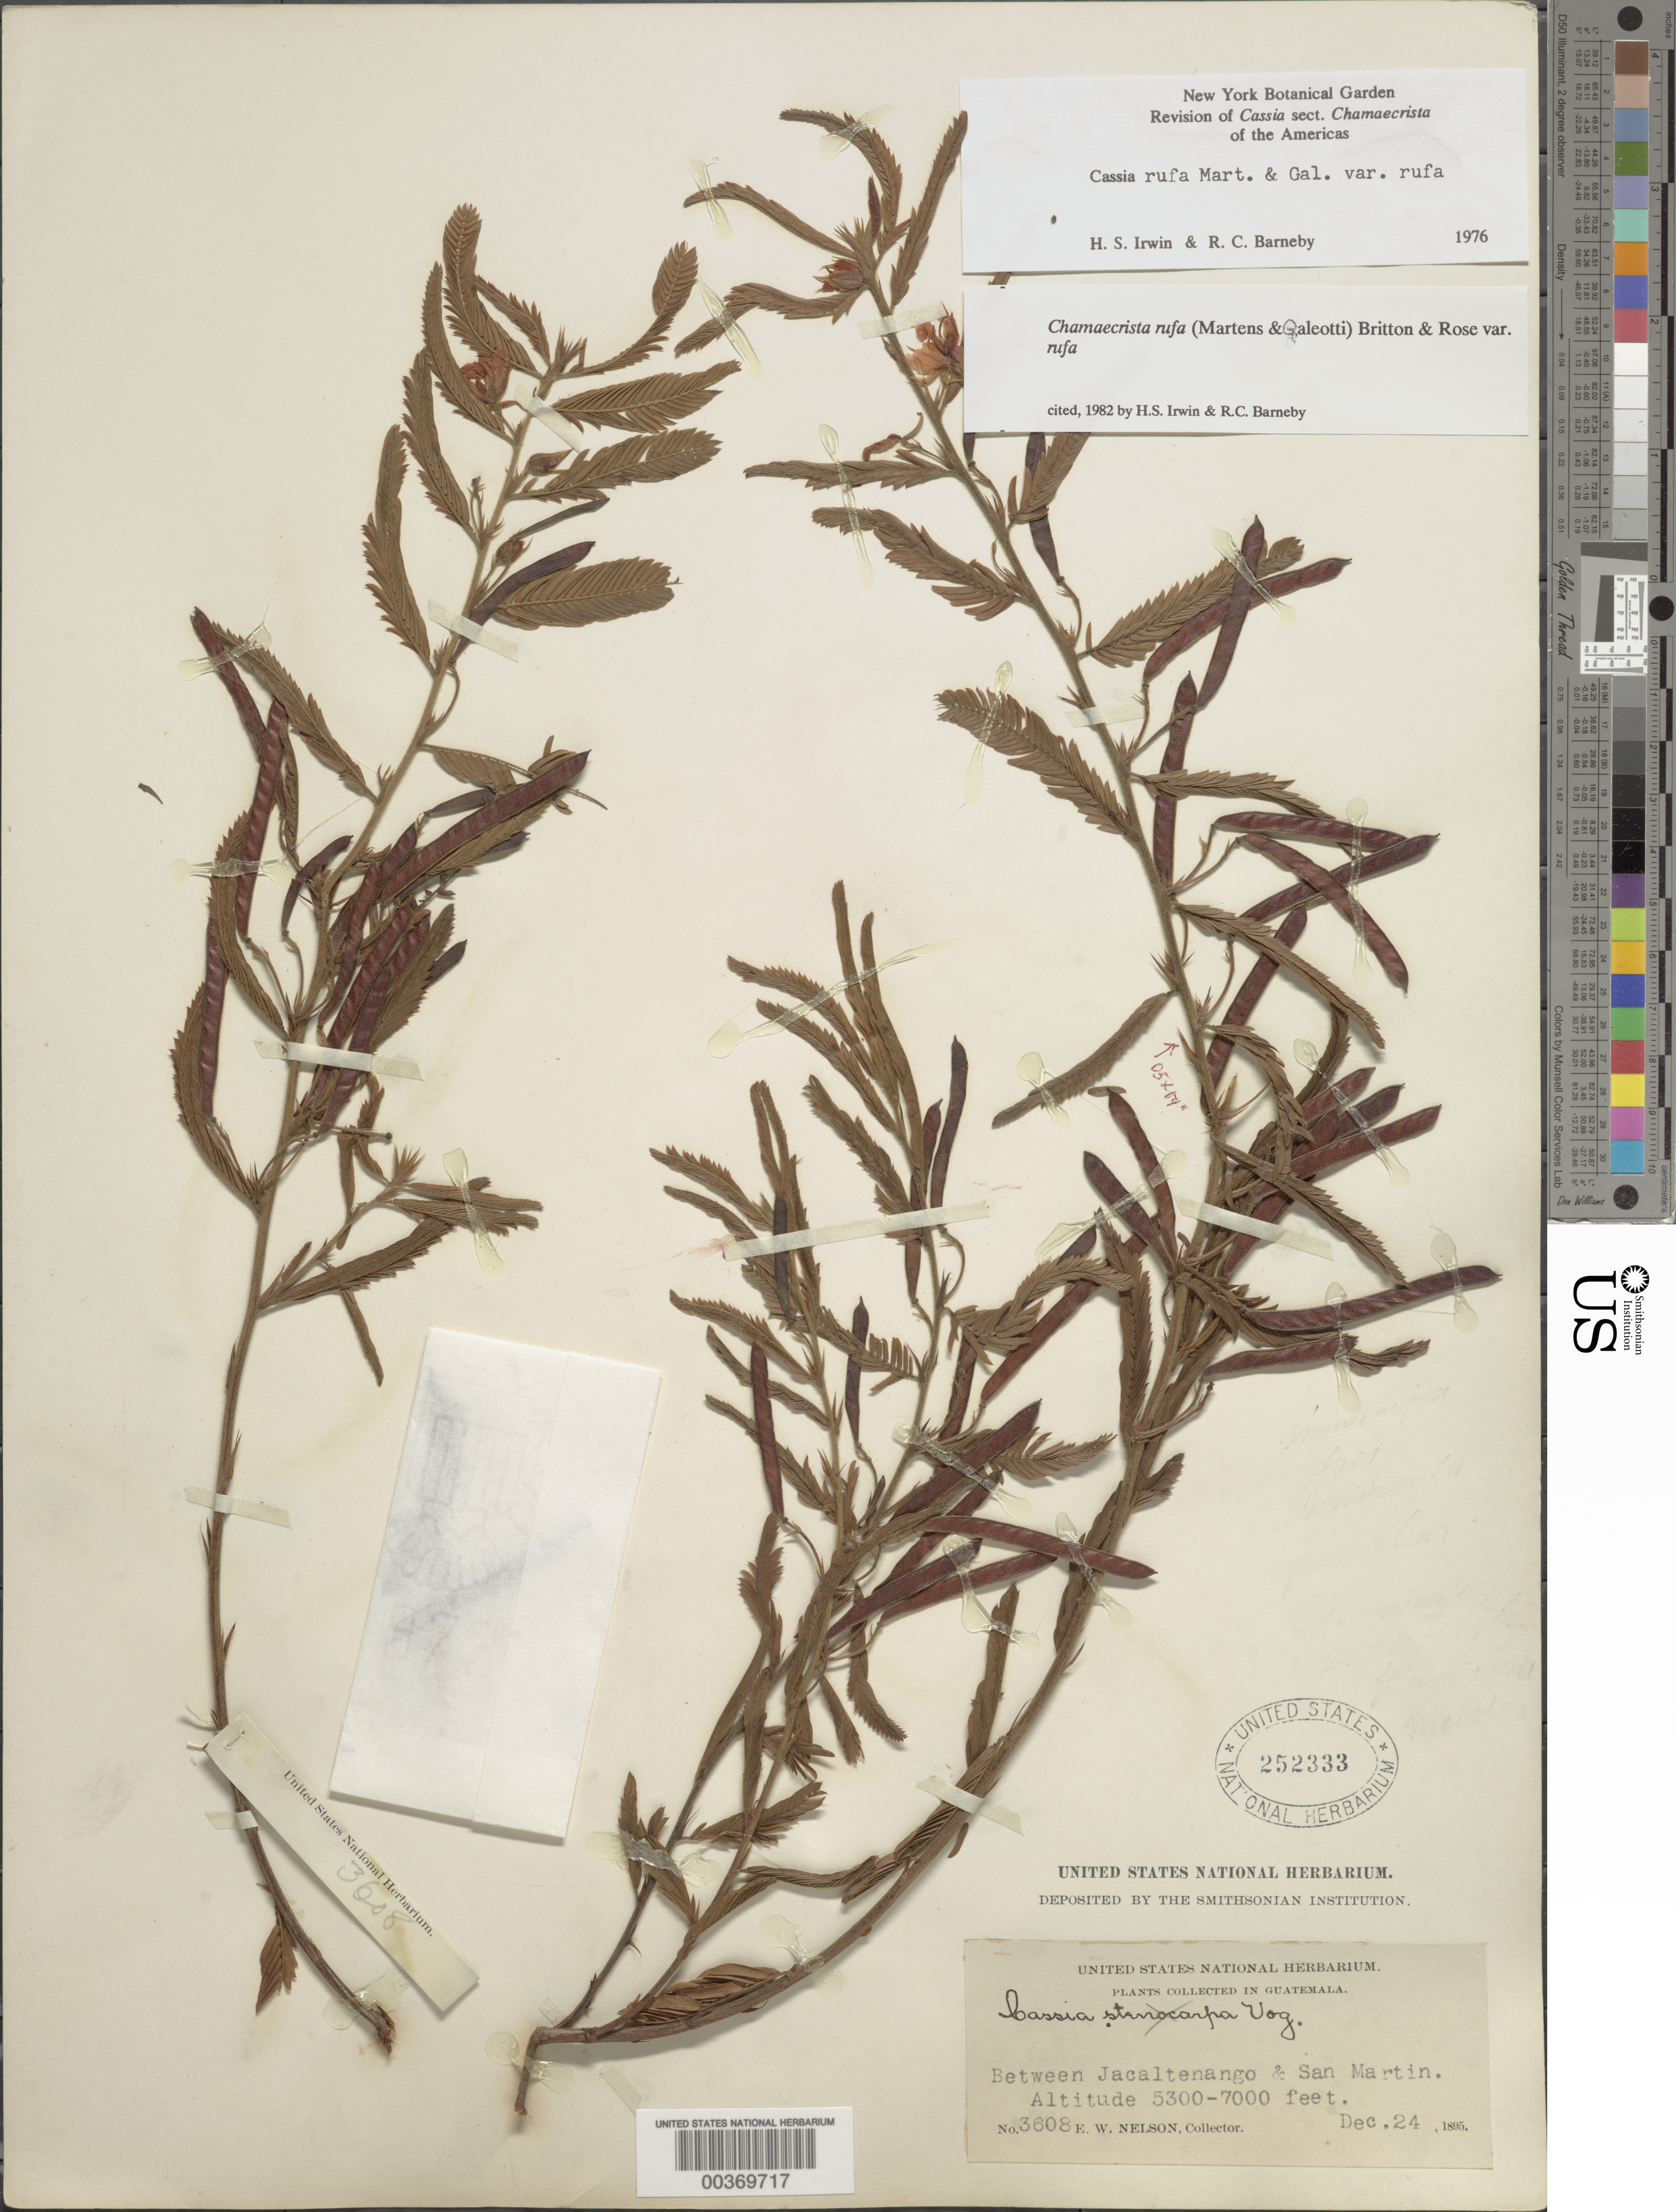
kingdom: Plantae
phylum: Tracheophyta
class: Magnoliopsida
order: Fabales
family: Fabaceae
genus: Chamaecrista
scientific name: Chamaecrista rufa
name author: Britton & Rose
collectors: E. W. Nelson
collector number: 3608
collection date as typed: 24 Dec 1895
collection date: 1895-12-24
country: Guatemala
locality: Between jacaltenango and San Martin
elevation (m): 1615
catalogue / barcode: US 252333